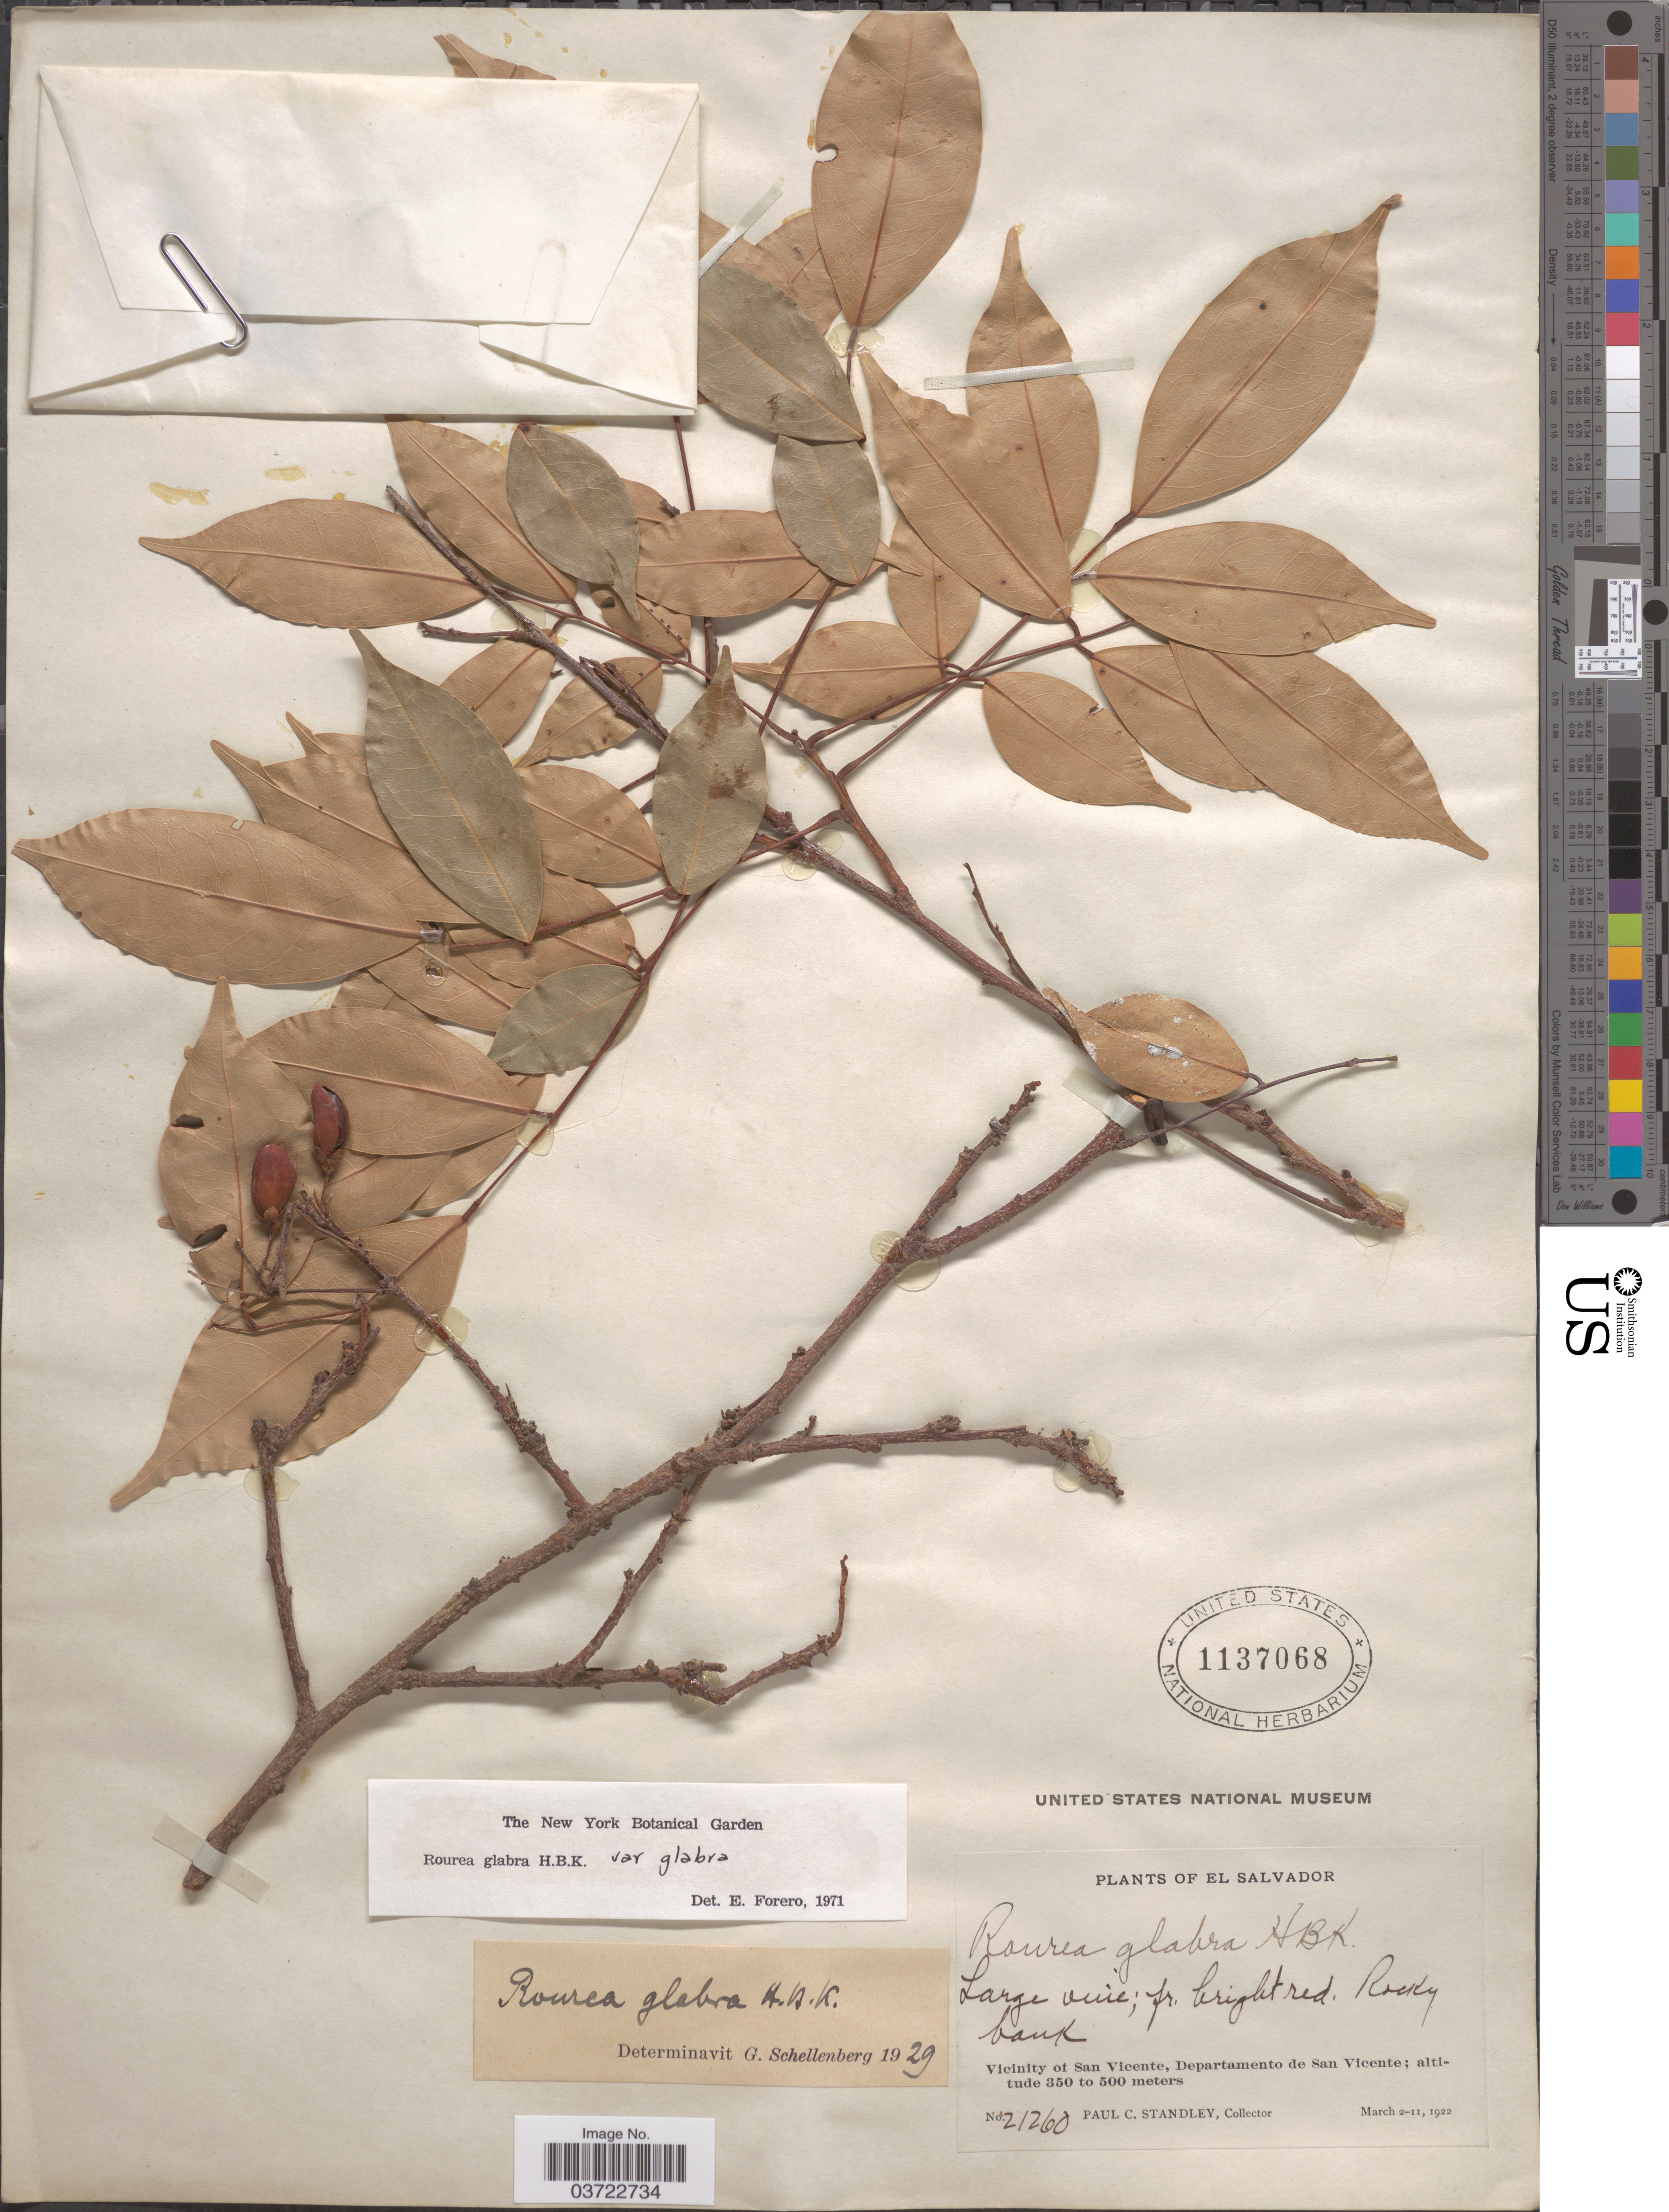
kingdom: Plantae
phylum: Tracheophyta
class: Magnoliopsida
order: Oxalidales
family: Connaraceae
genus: Rourea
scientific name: Rourea glabra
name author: Kunth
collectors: P. C. Standley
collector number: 21260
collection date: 1922-03-02/1922-03-11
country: El Salvador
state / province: San Vincente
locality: Vicinity of San Vicente, Departamento de San Vicente.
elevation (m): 350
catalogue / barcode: US 1137068